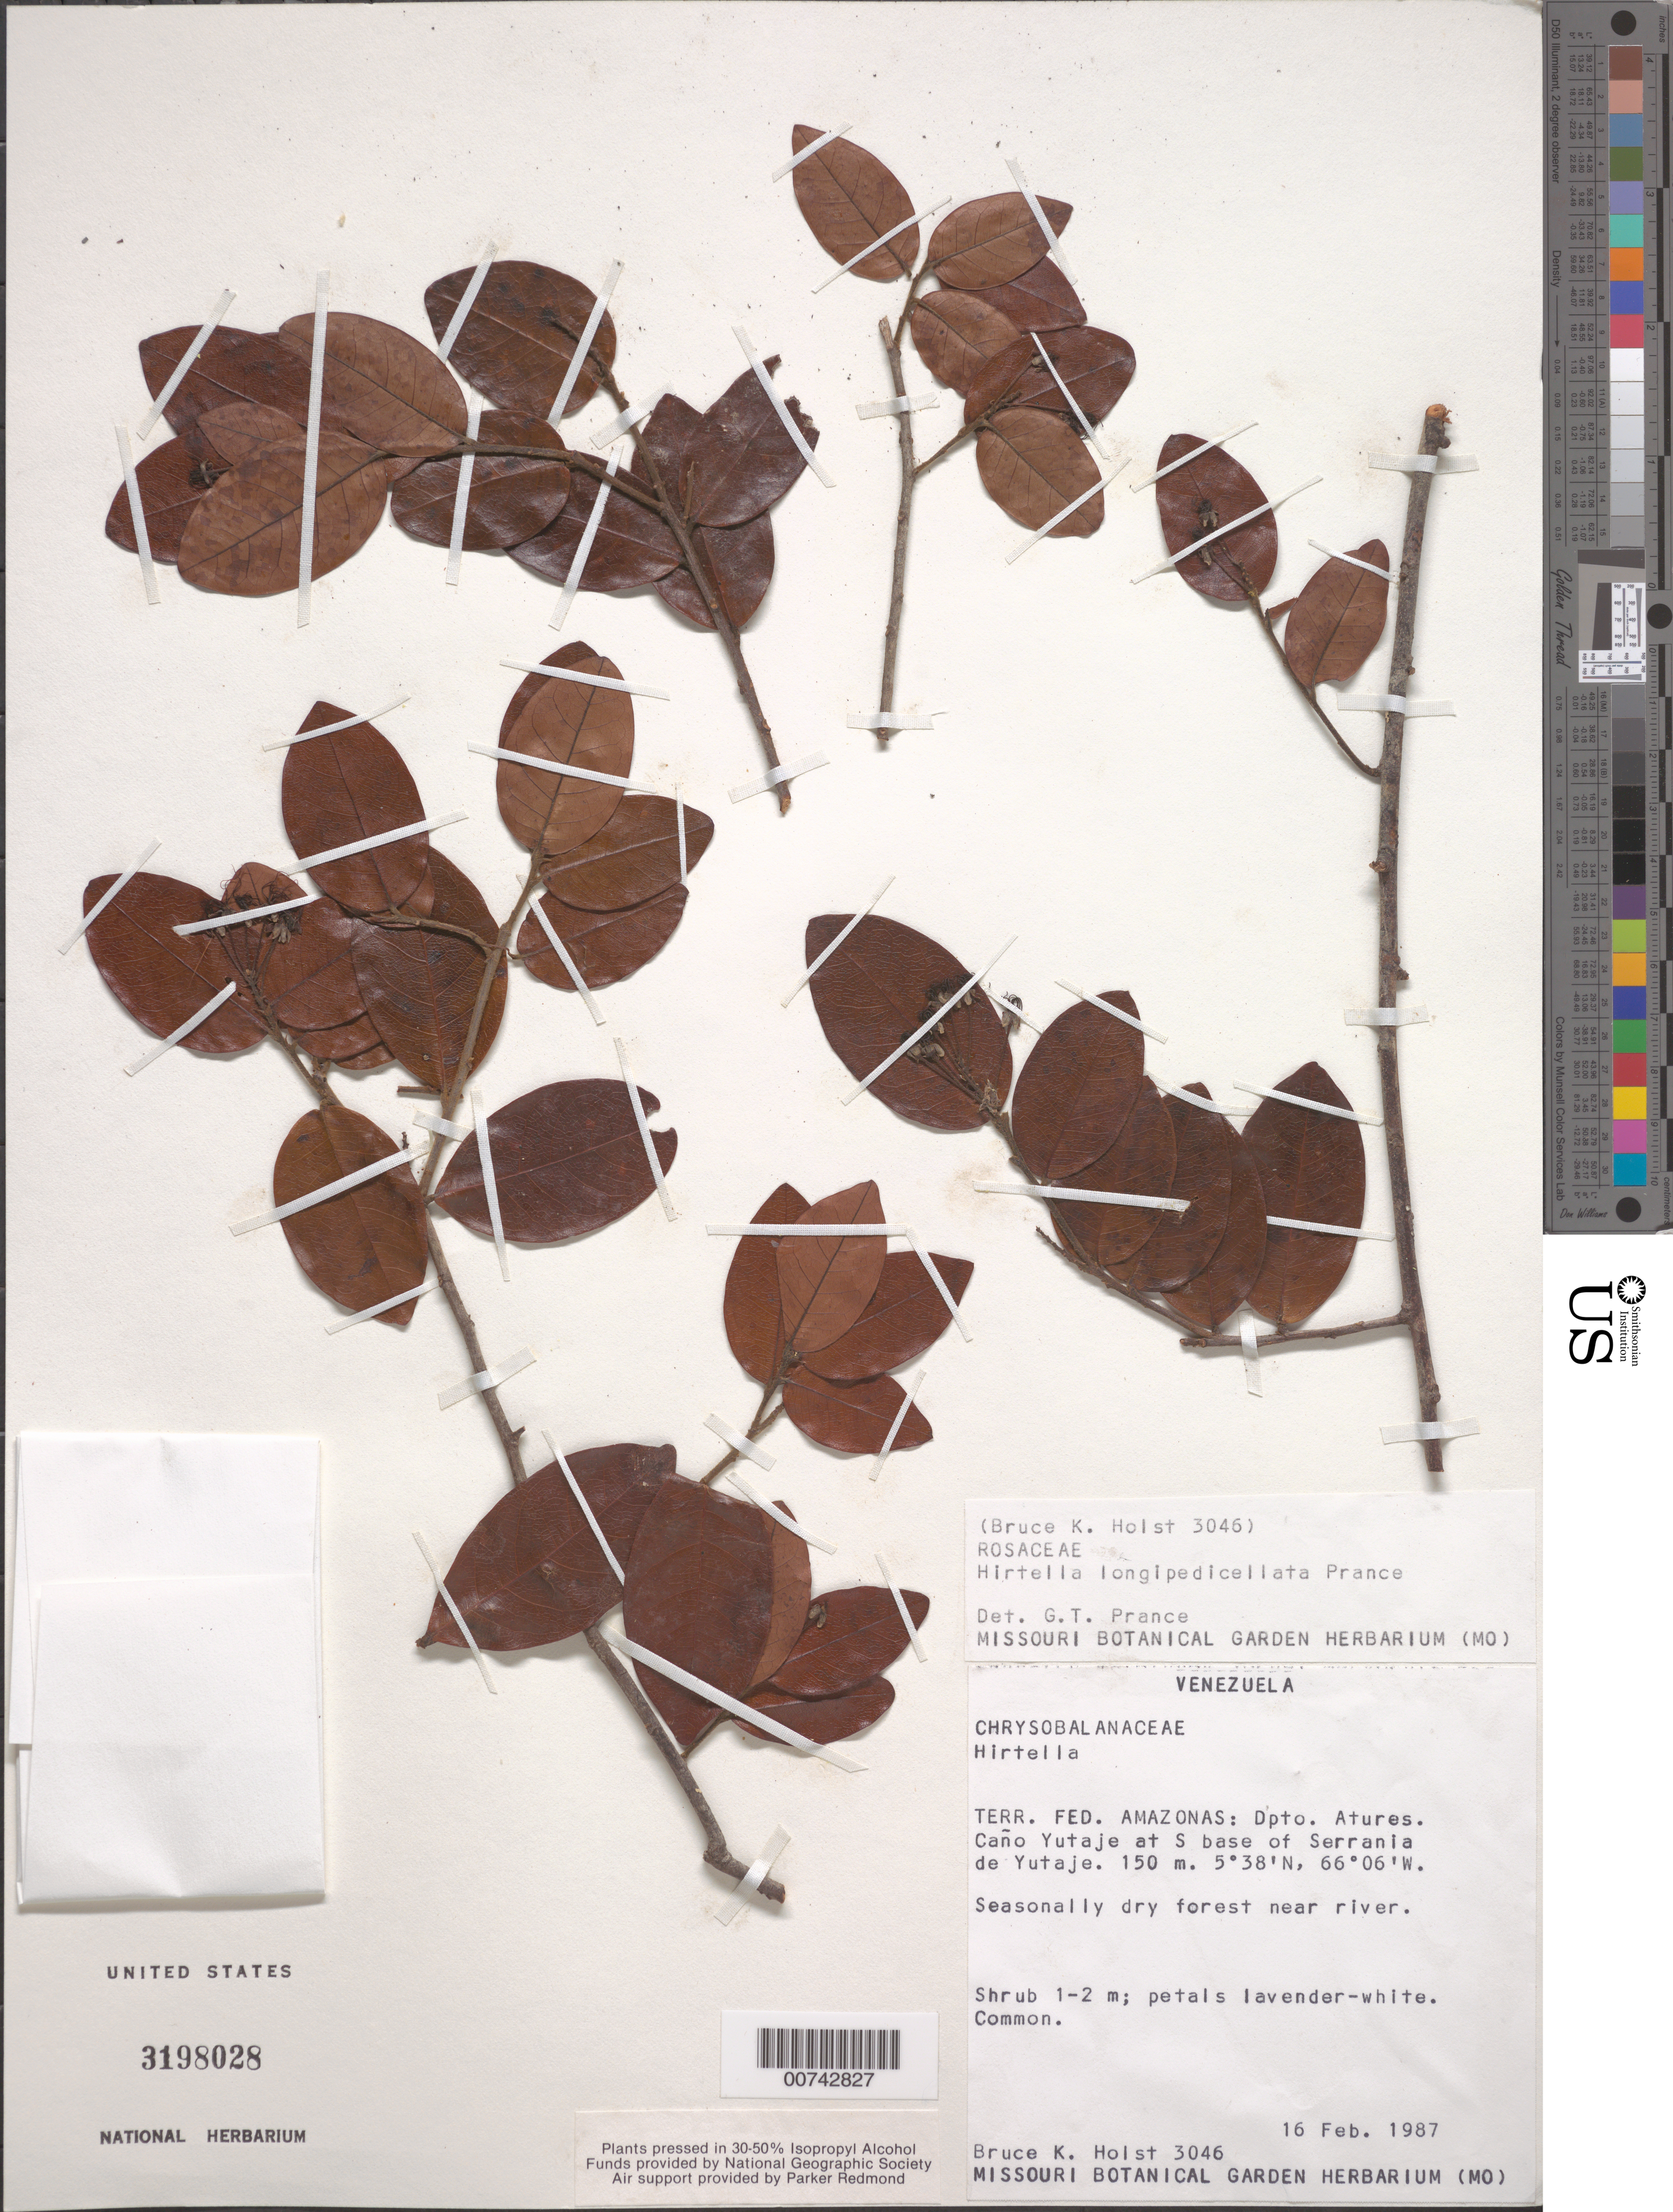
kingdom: Plantae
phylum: Tracheophyta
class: Magnoliopsida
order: Malpighiales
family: Chrysobalanaceae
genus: Hirtella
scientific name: Hirtella longipedicellata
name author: Prance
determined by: Prance, G. T.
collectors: B. Holst & R. L. Liesner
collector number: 3046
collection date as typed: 16-Feb-87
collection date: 1987-02-16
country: Venezuela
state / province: Amazonas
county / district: Atures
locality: Caño Yutajé at S base of Serranía de Yutajé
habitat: Seasonally dry forest near river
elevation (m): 150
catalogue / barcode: US 3198028